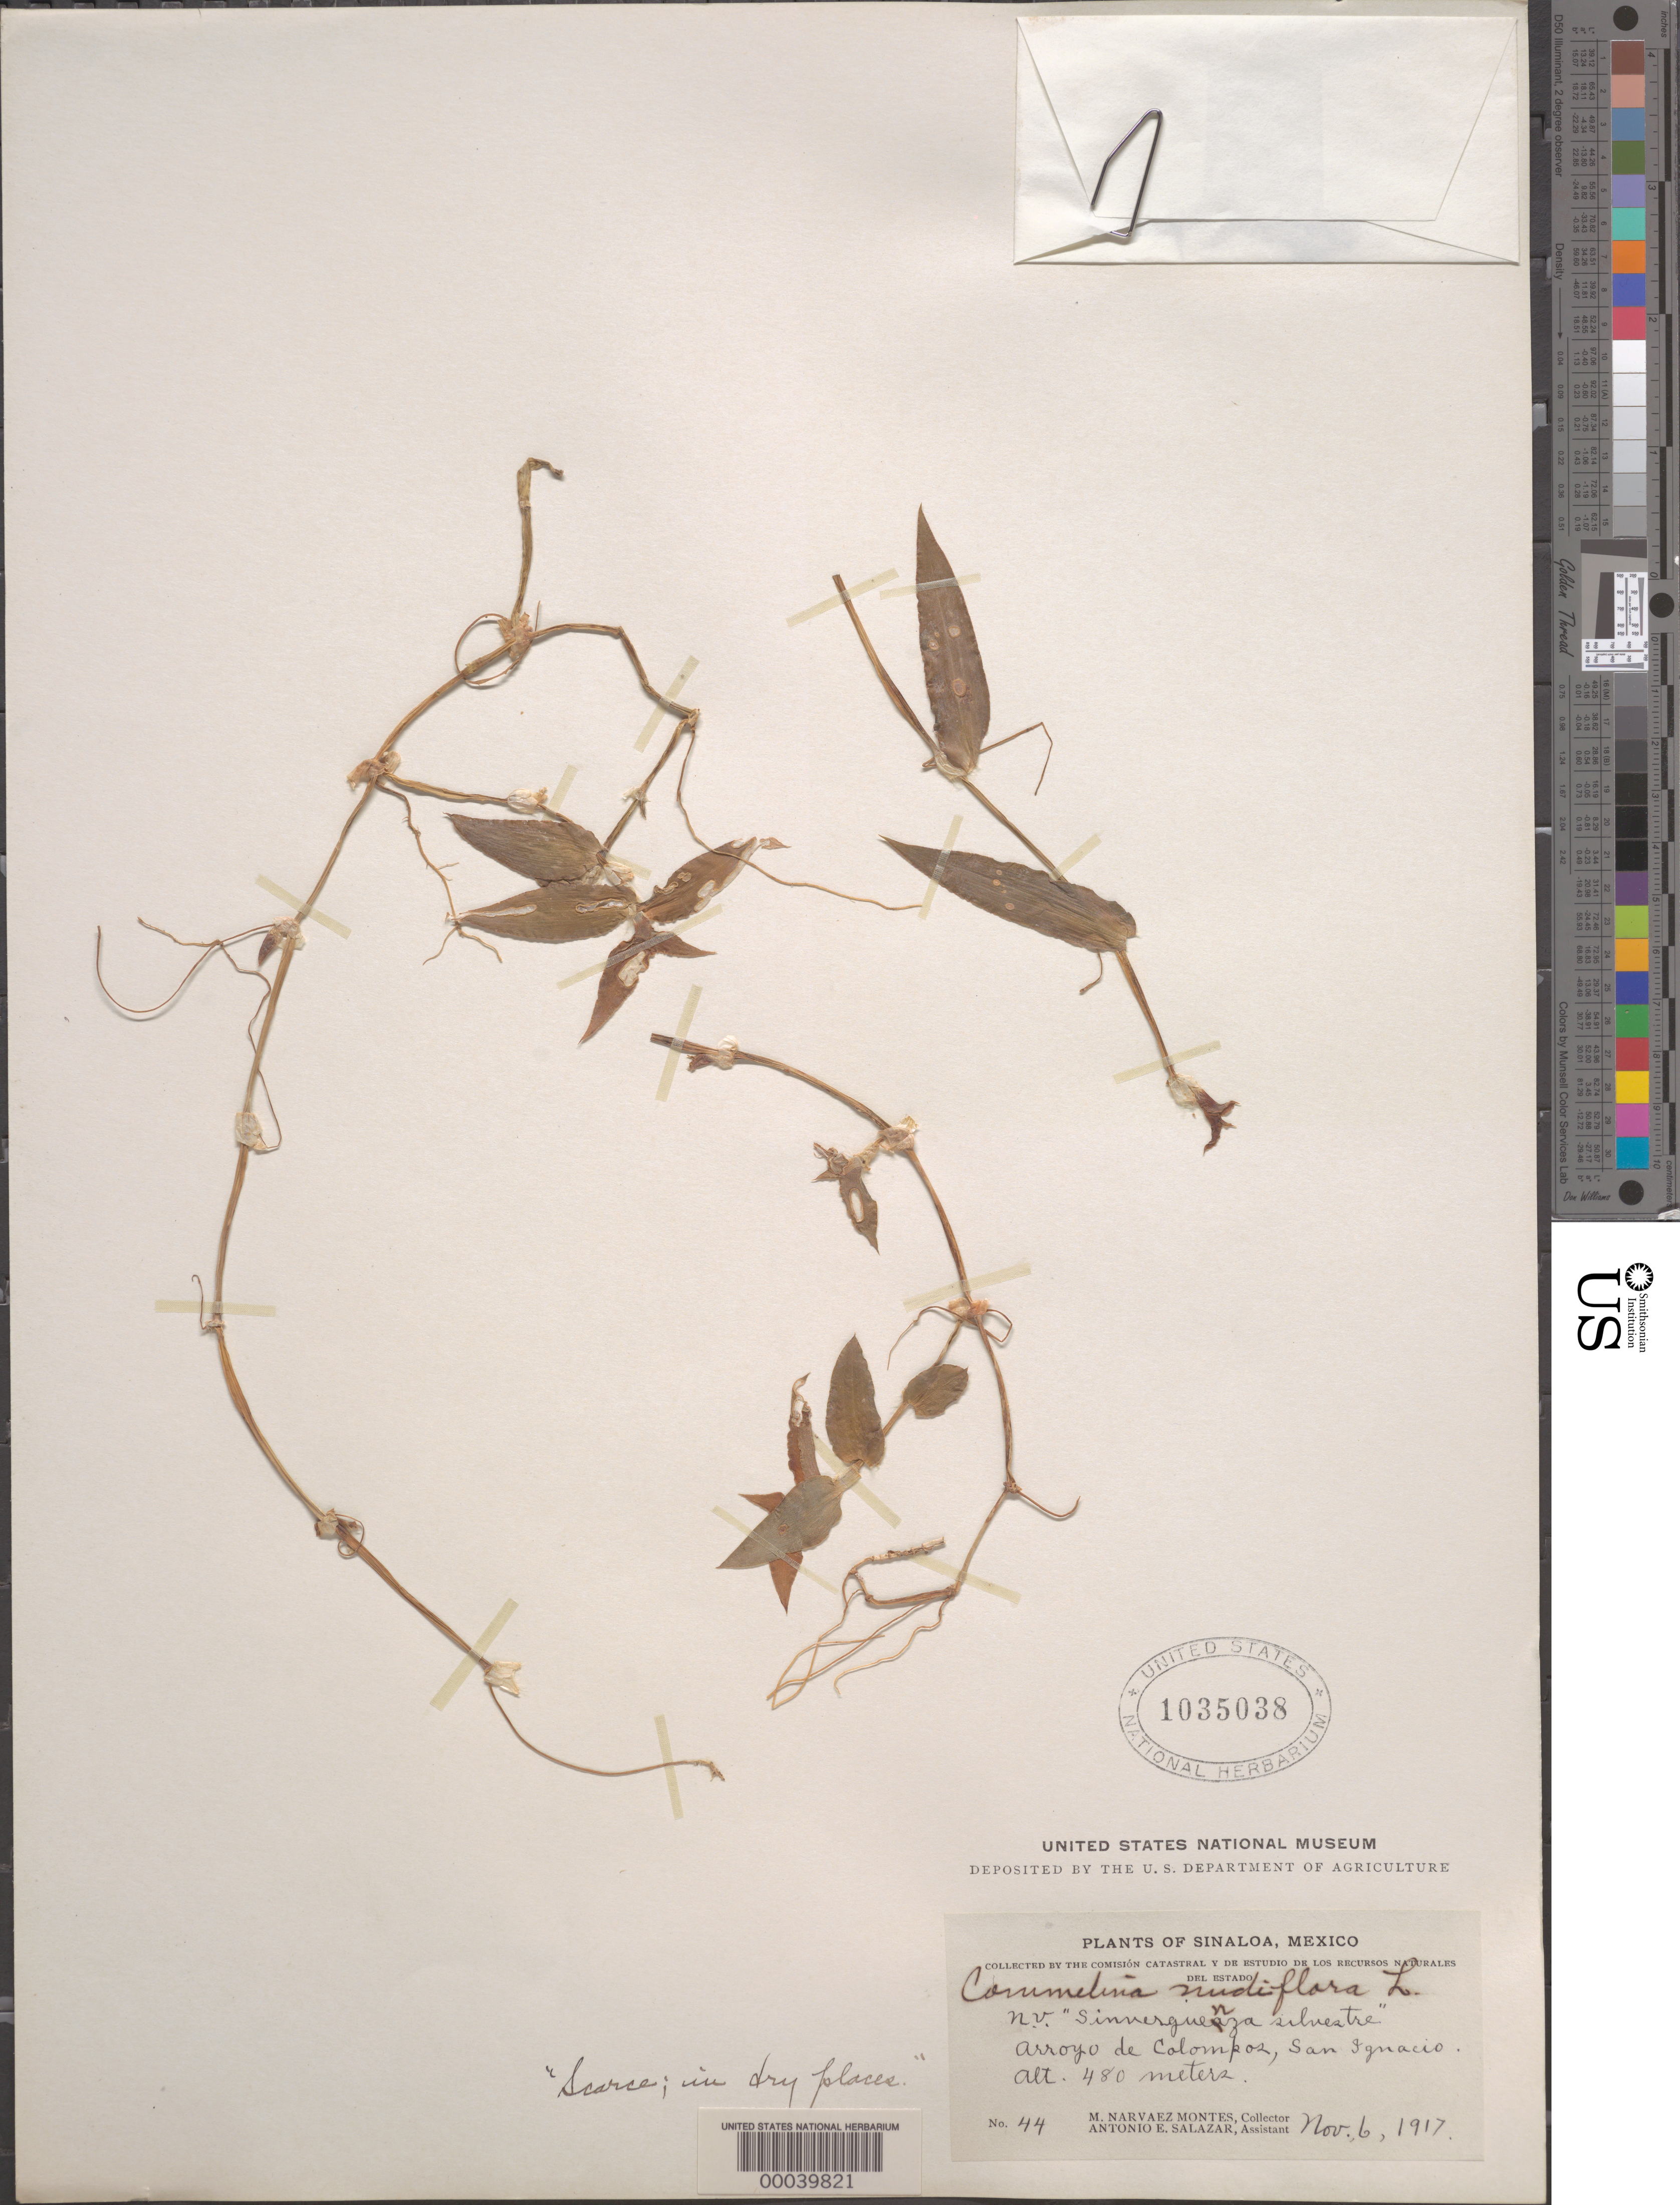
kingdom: Plantae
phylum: Tracheophyta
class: Liliopsida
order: Commelinales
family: Commelinaceae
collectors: M. Montes & A. E. Salazar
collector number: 44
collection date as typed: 06 Nov 1917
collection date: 1917-11-06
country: Mexico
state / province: Sinaloa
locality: San ignacio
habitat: Dry roadside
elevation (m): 480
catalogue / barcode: US 1035038